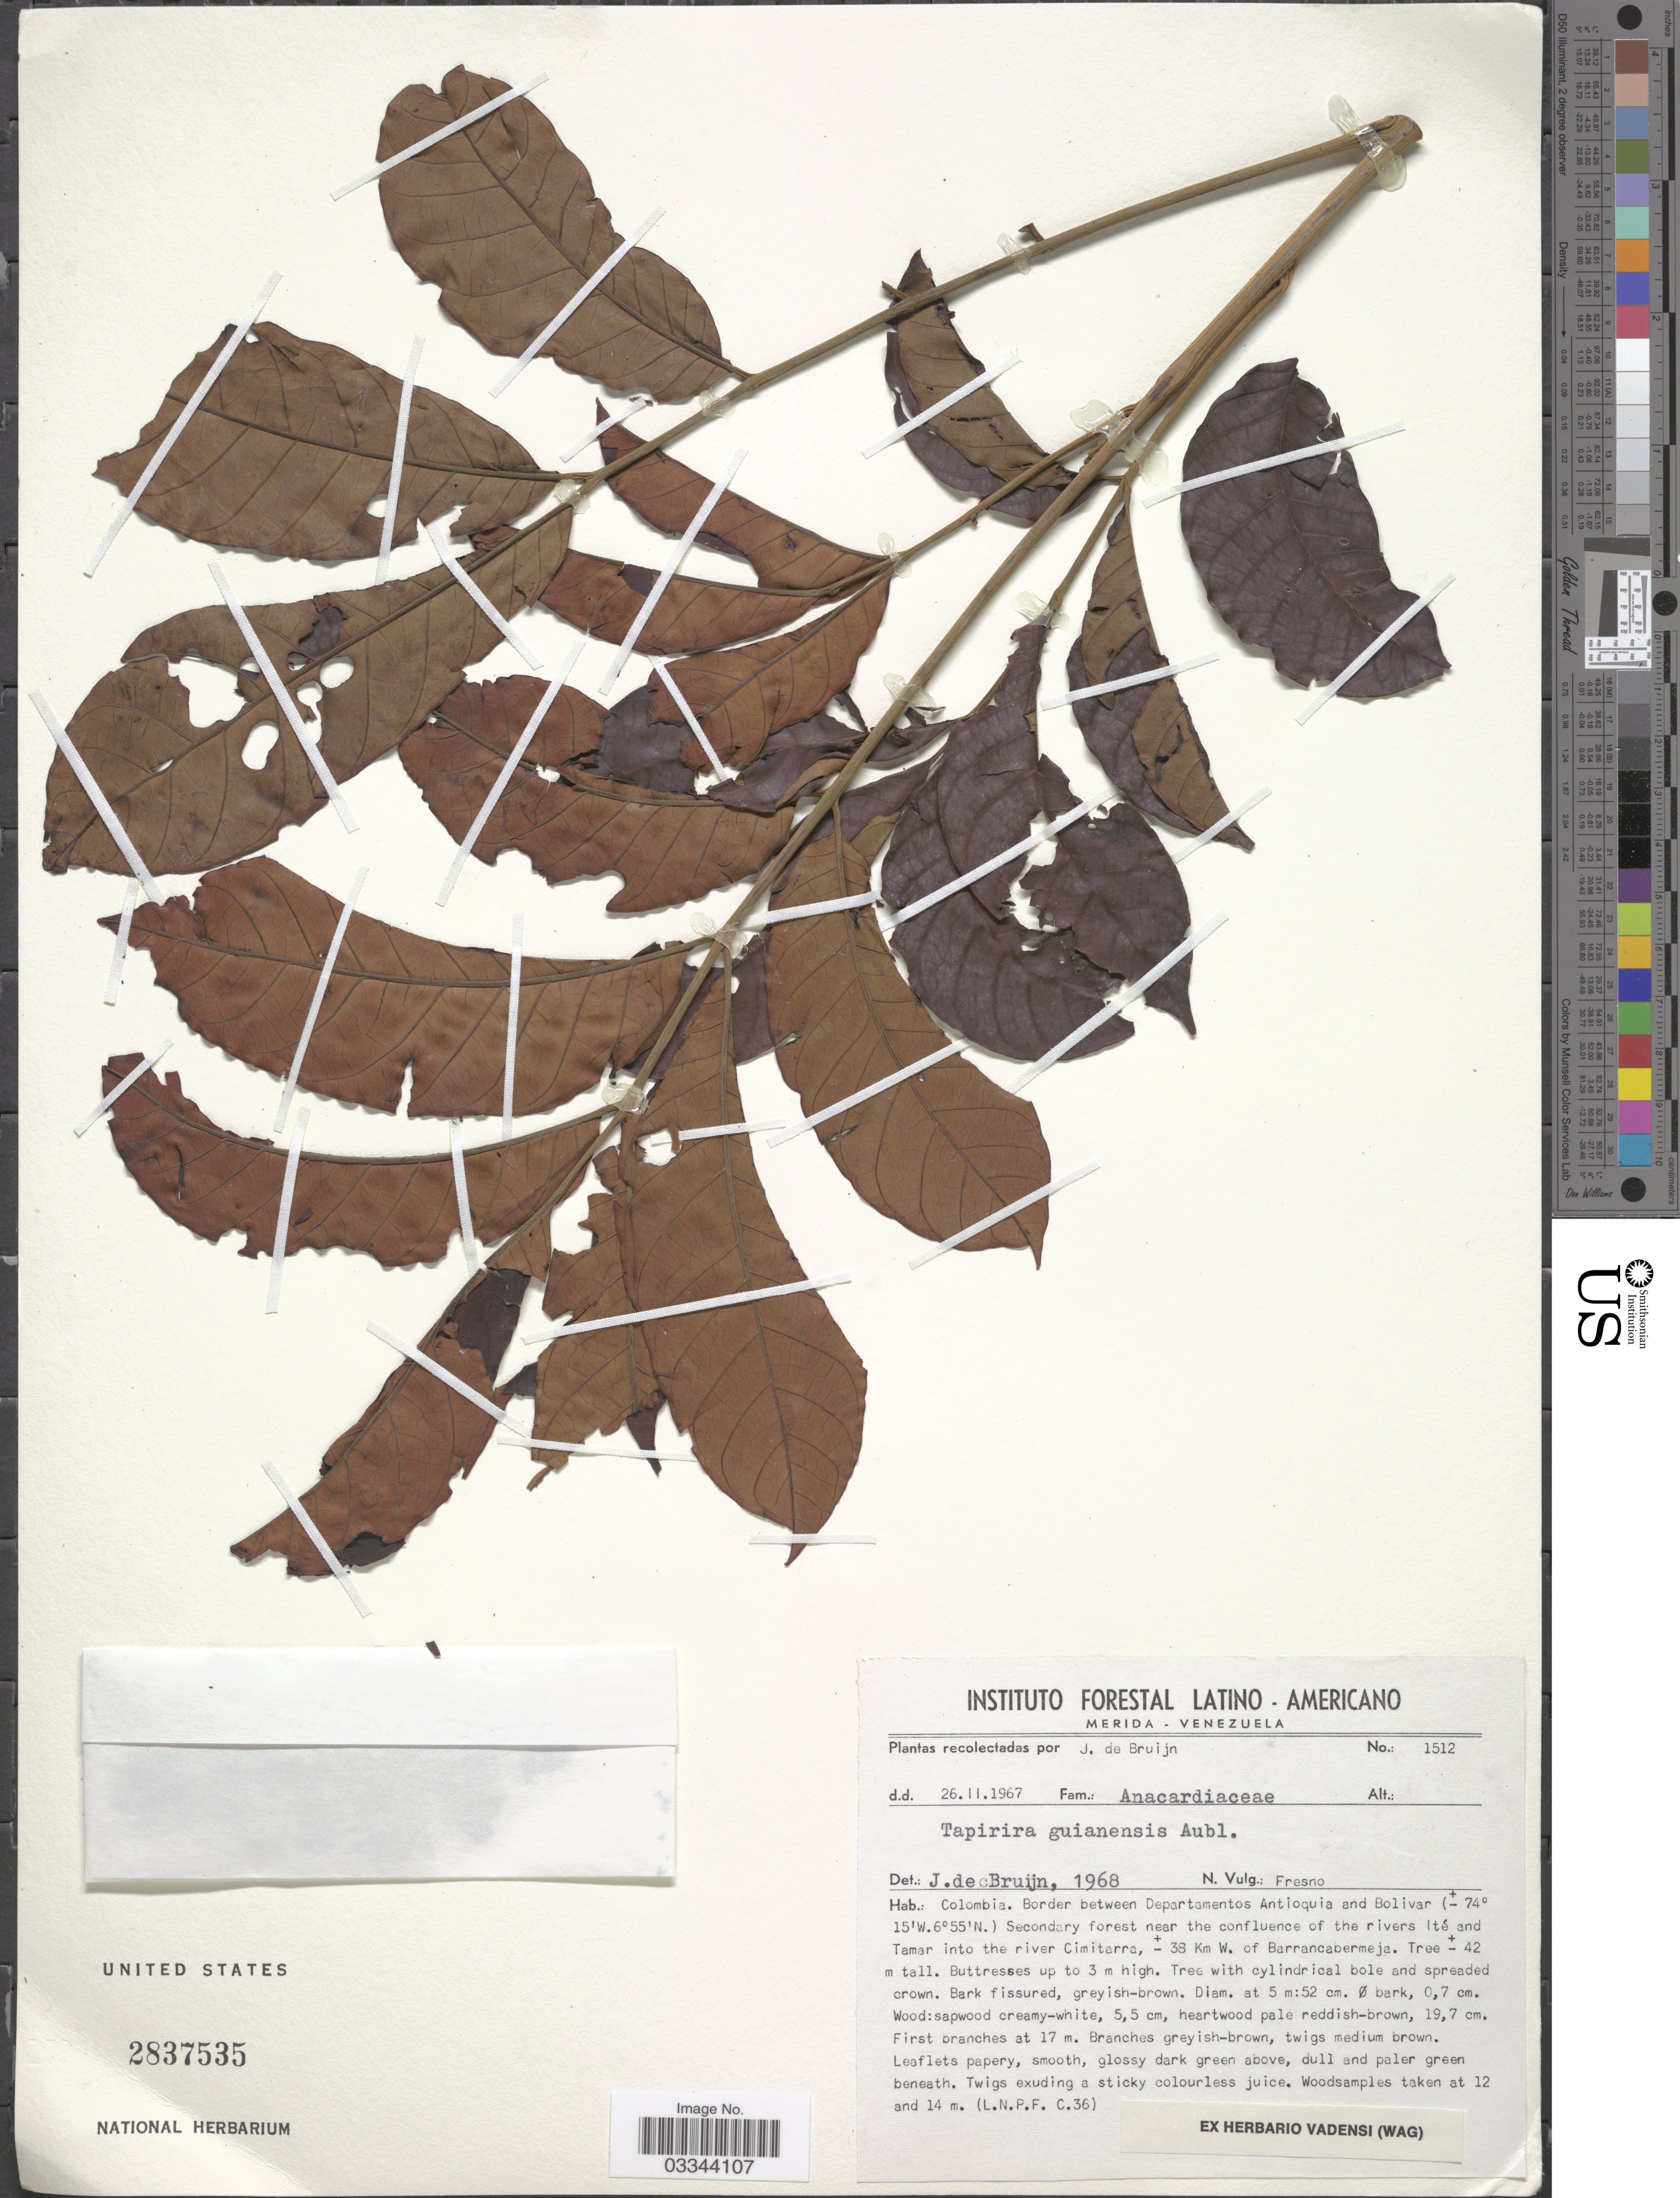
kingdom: Plantae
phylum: Tracheophyta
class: Magnoliopsida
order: Sapindales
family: Anacardiaceae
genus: Tapirira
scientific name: Tapirira guianensis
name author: Aubl.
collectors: J. Bruijn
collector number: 1512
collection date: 1967-02-26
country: Colombia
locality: Border between Departamentos Antioquia and Bolivar. Secondary forest near the confluence of the rivers Ité and Tamar into the river Cimitarra, ± 38 Km W. of Barrancabermeja.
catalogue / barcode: US 2837535